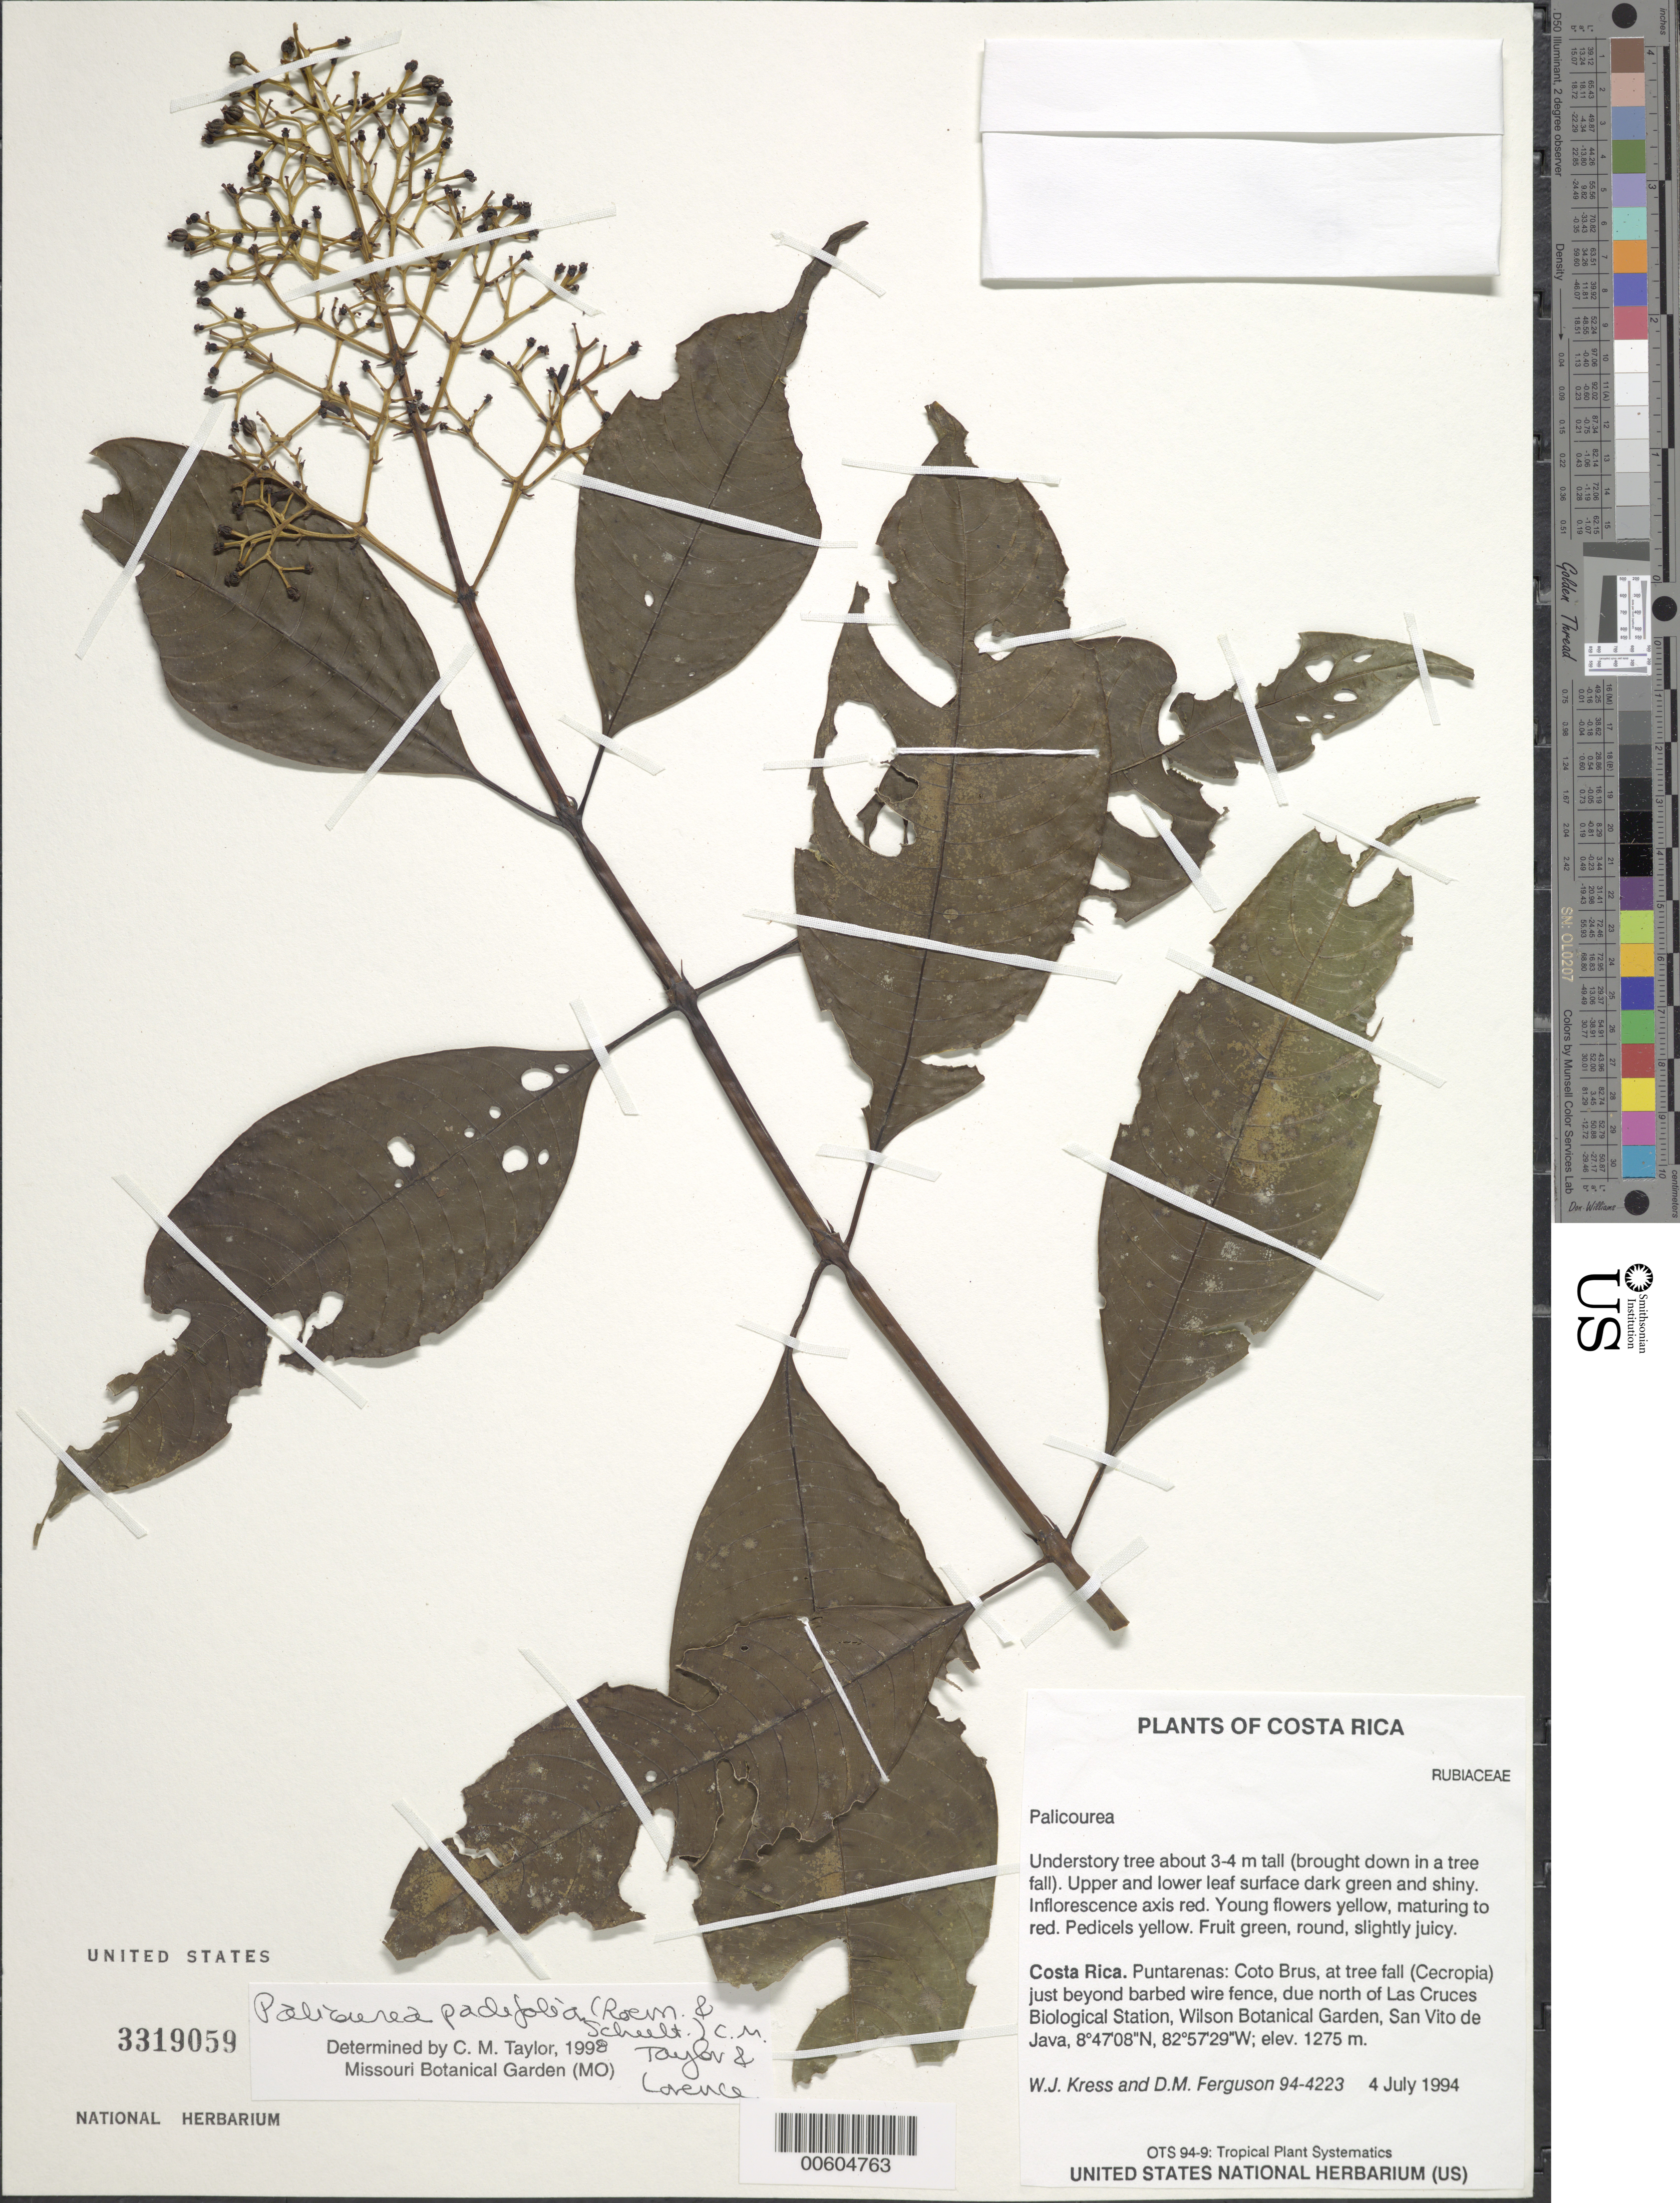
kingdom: Plantae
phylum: Tracheophyta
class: Magnoliopsida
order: Gentianales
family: Rubiaceae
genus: Palicourea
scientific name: Palicourea padifolia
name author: (Humb. & Bonpl. ex Roem. & Schult.) C.M. Taylor & Lorence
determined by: Taylor, Charlotte M.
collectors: W. J. Kress & D. M. Ferguson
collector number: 94-4223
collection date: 1994-07-04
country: Costa Rica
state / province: Puntarenas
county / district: Coto Brus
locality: At tree fall (Cecropia) just beyond barbed wire fence, due N of Las Cruces Biological Station, Wilson Botanical Garden, San Vito de Java.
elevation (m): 1275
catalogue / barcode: US 3319059